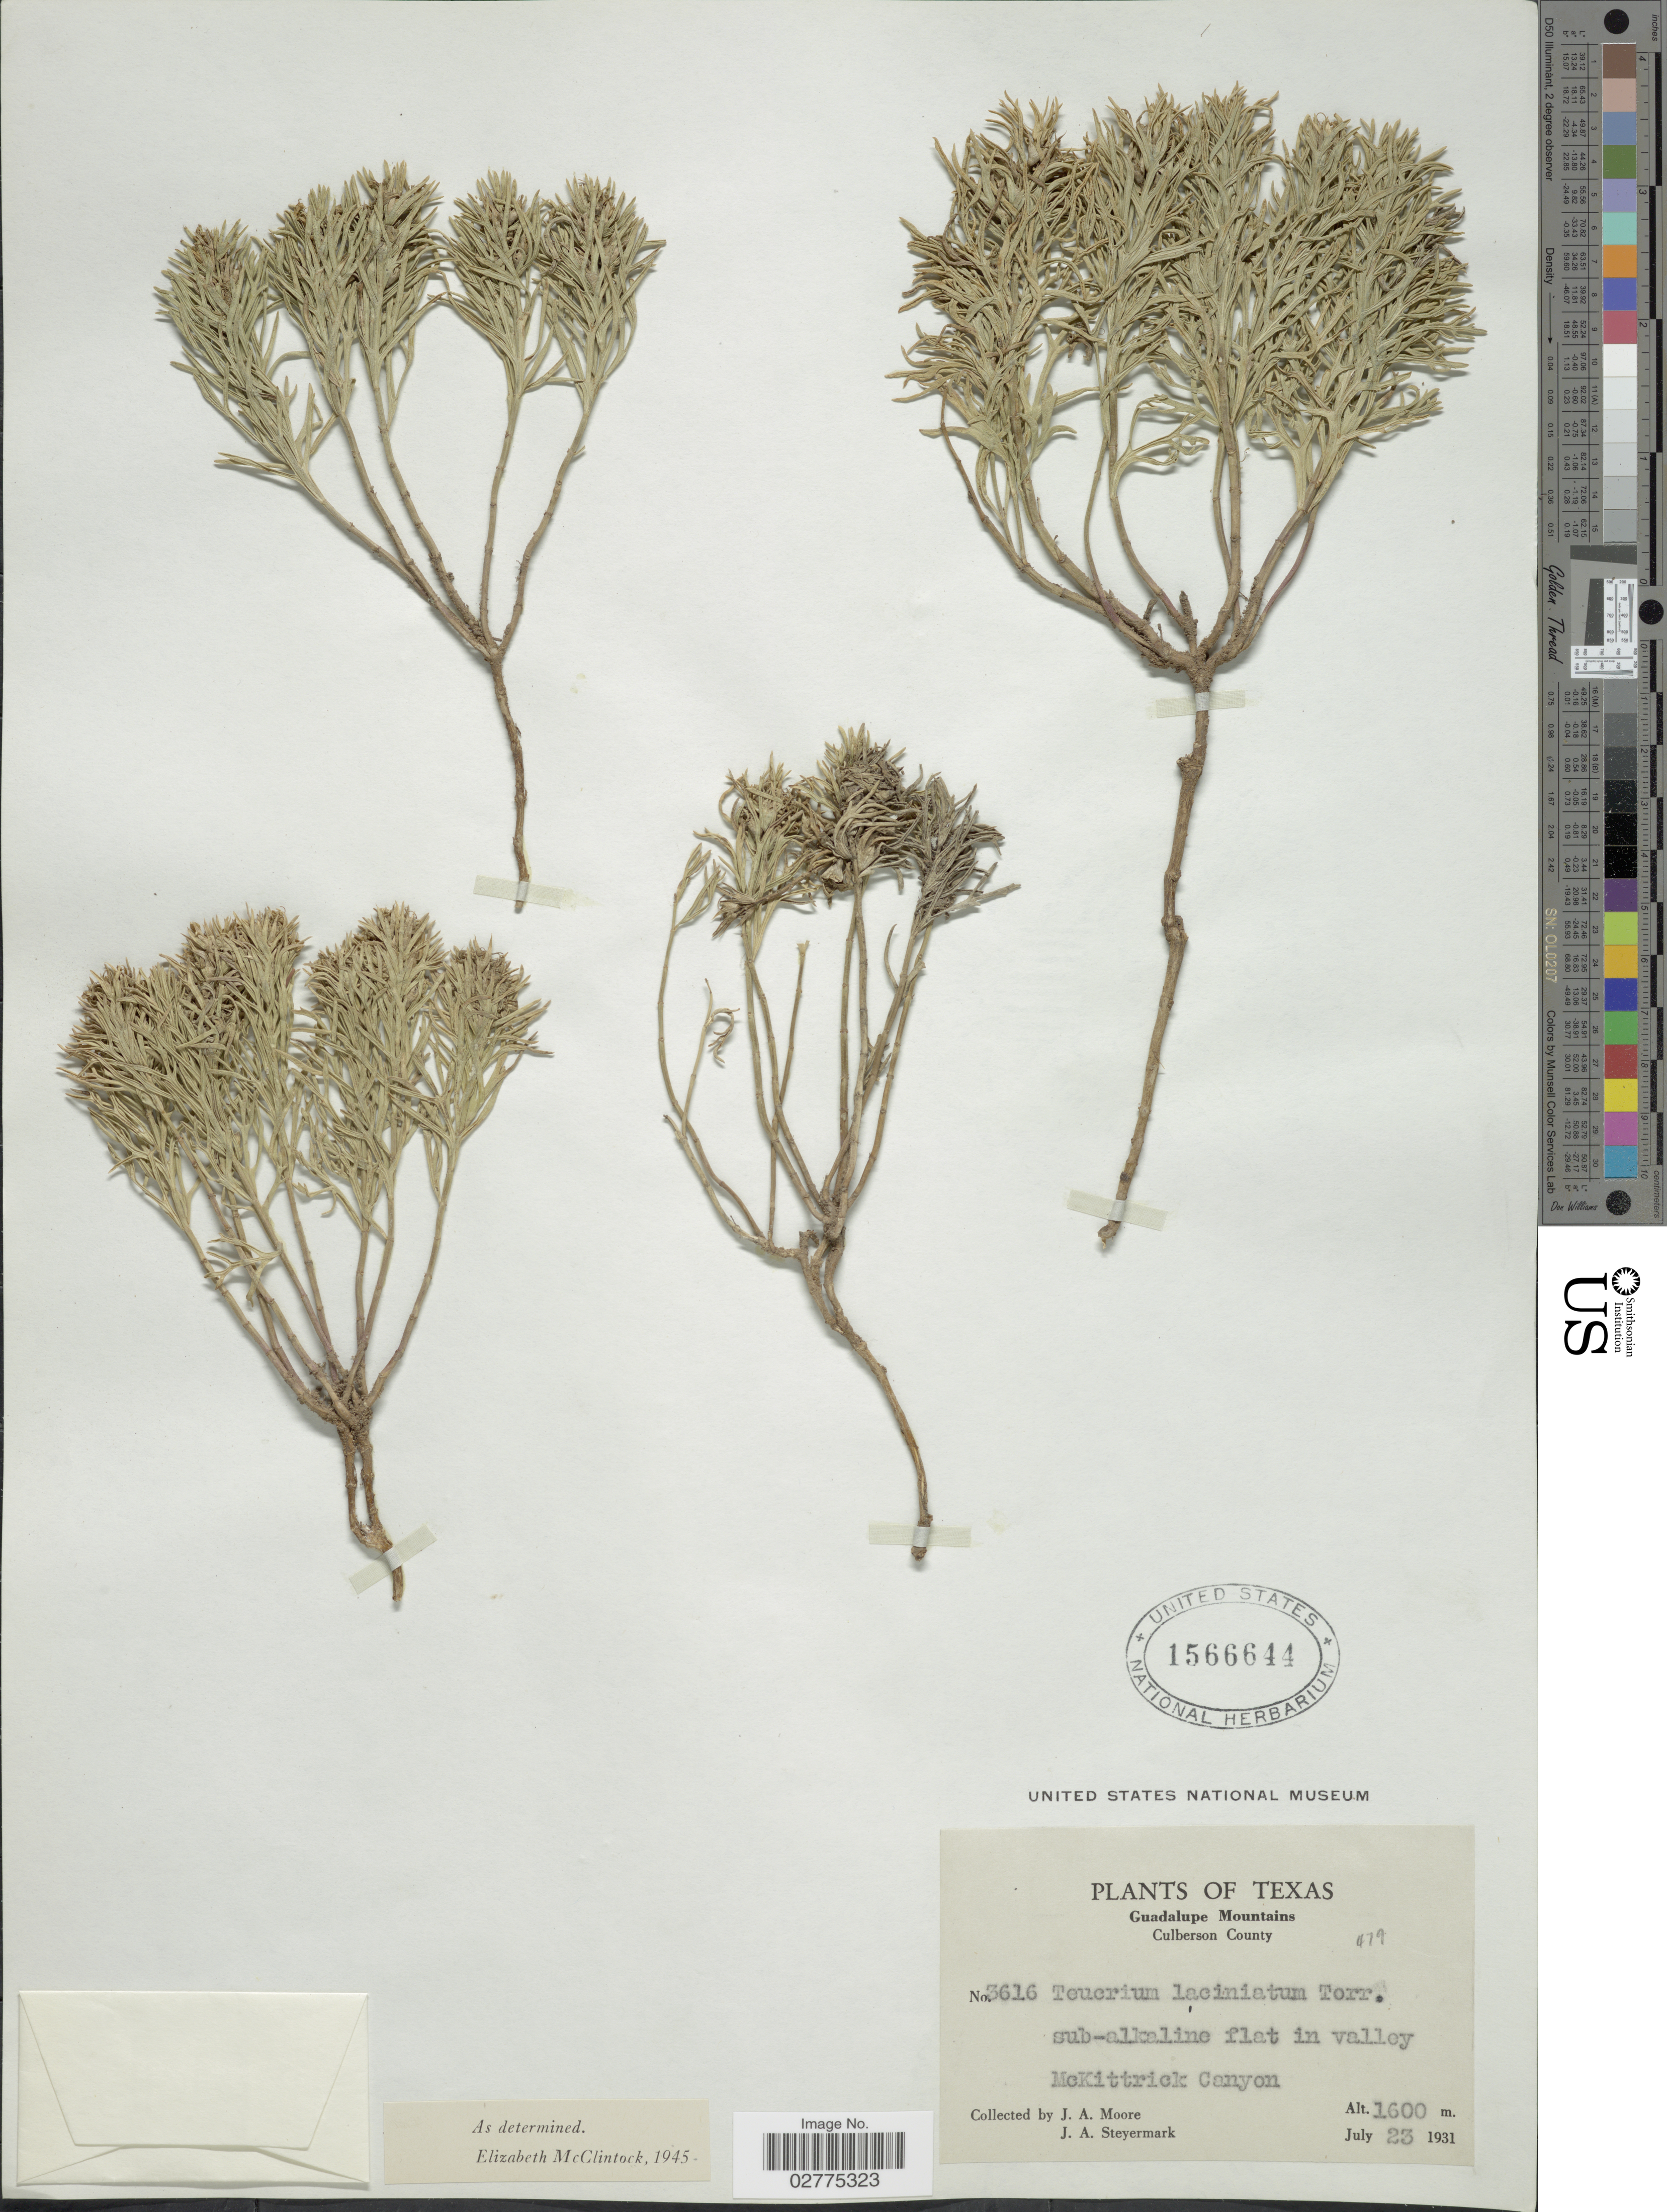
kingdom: Plantae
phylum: Tracheophyta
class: Magnoliopsida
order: Lamiales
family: Lamiaceae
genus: Teucrium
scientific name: Teucrium laciniatum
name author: Torr.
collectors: J. A. Moore & J. Steyermark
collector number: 3616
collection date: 1931-07-23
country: United States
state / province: Texas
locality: Guadalupe Mountains, Culberson County, sub-alkaline flat in valley, McKittrick Canyon.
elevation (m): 1600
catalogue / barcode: US 1566644